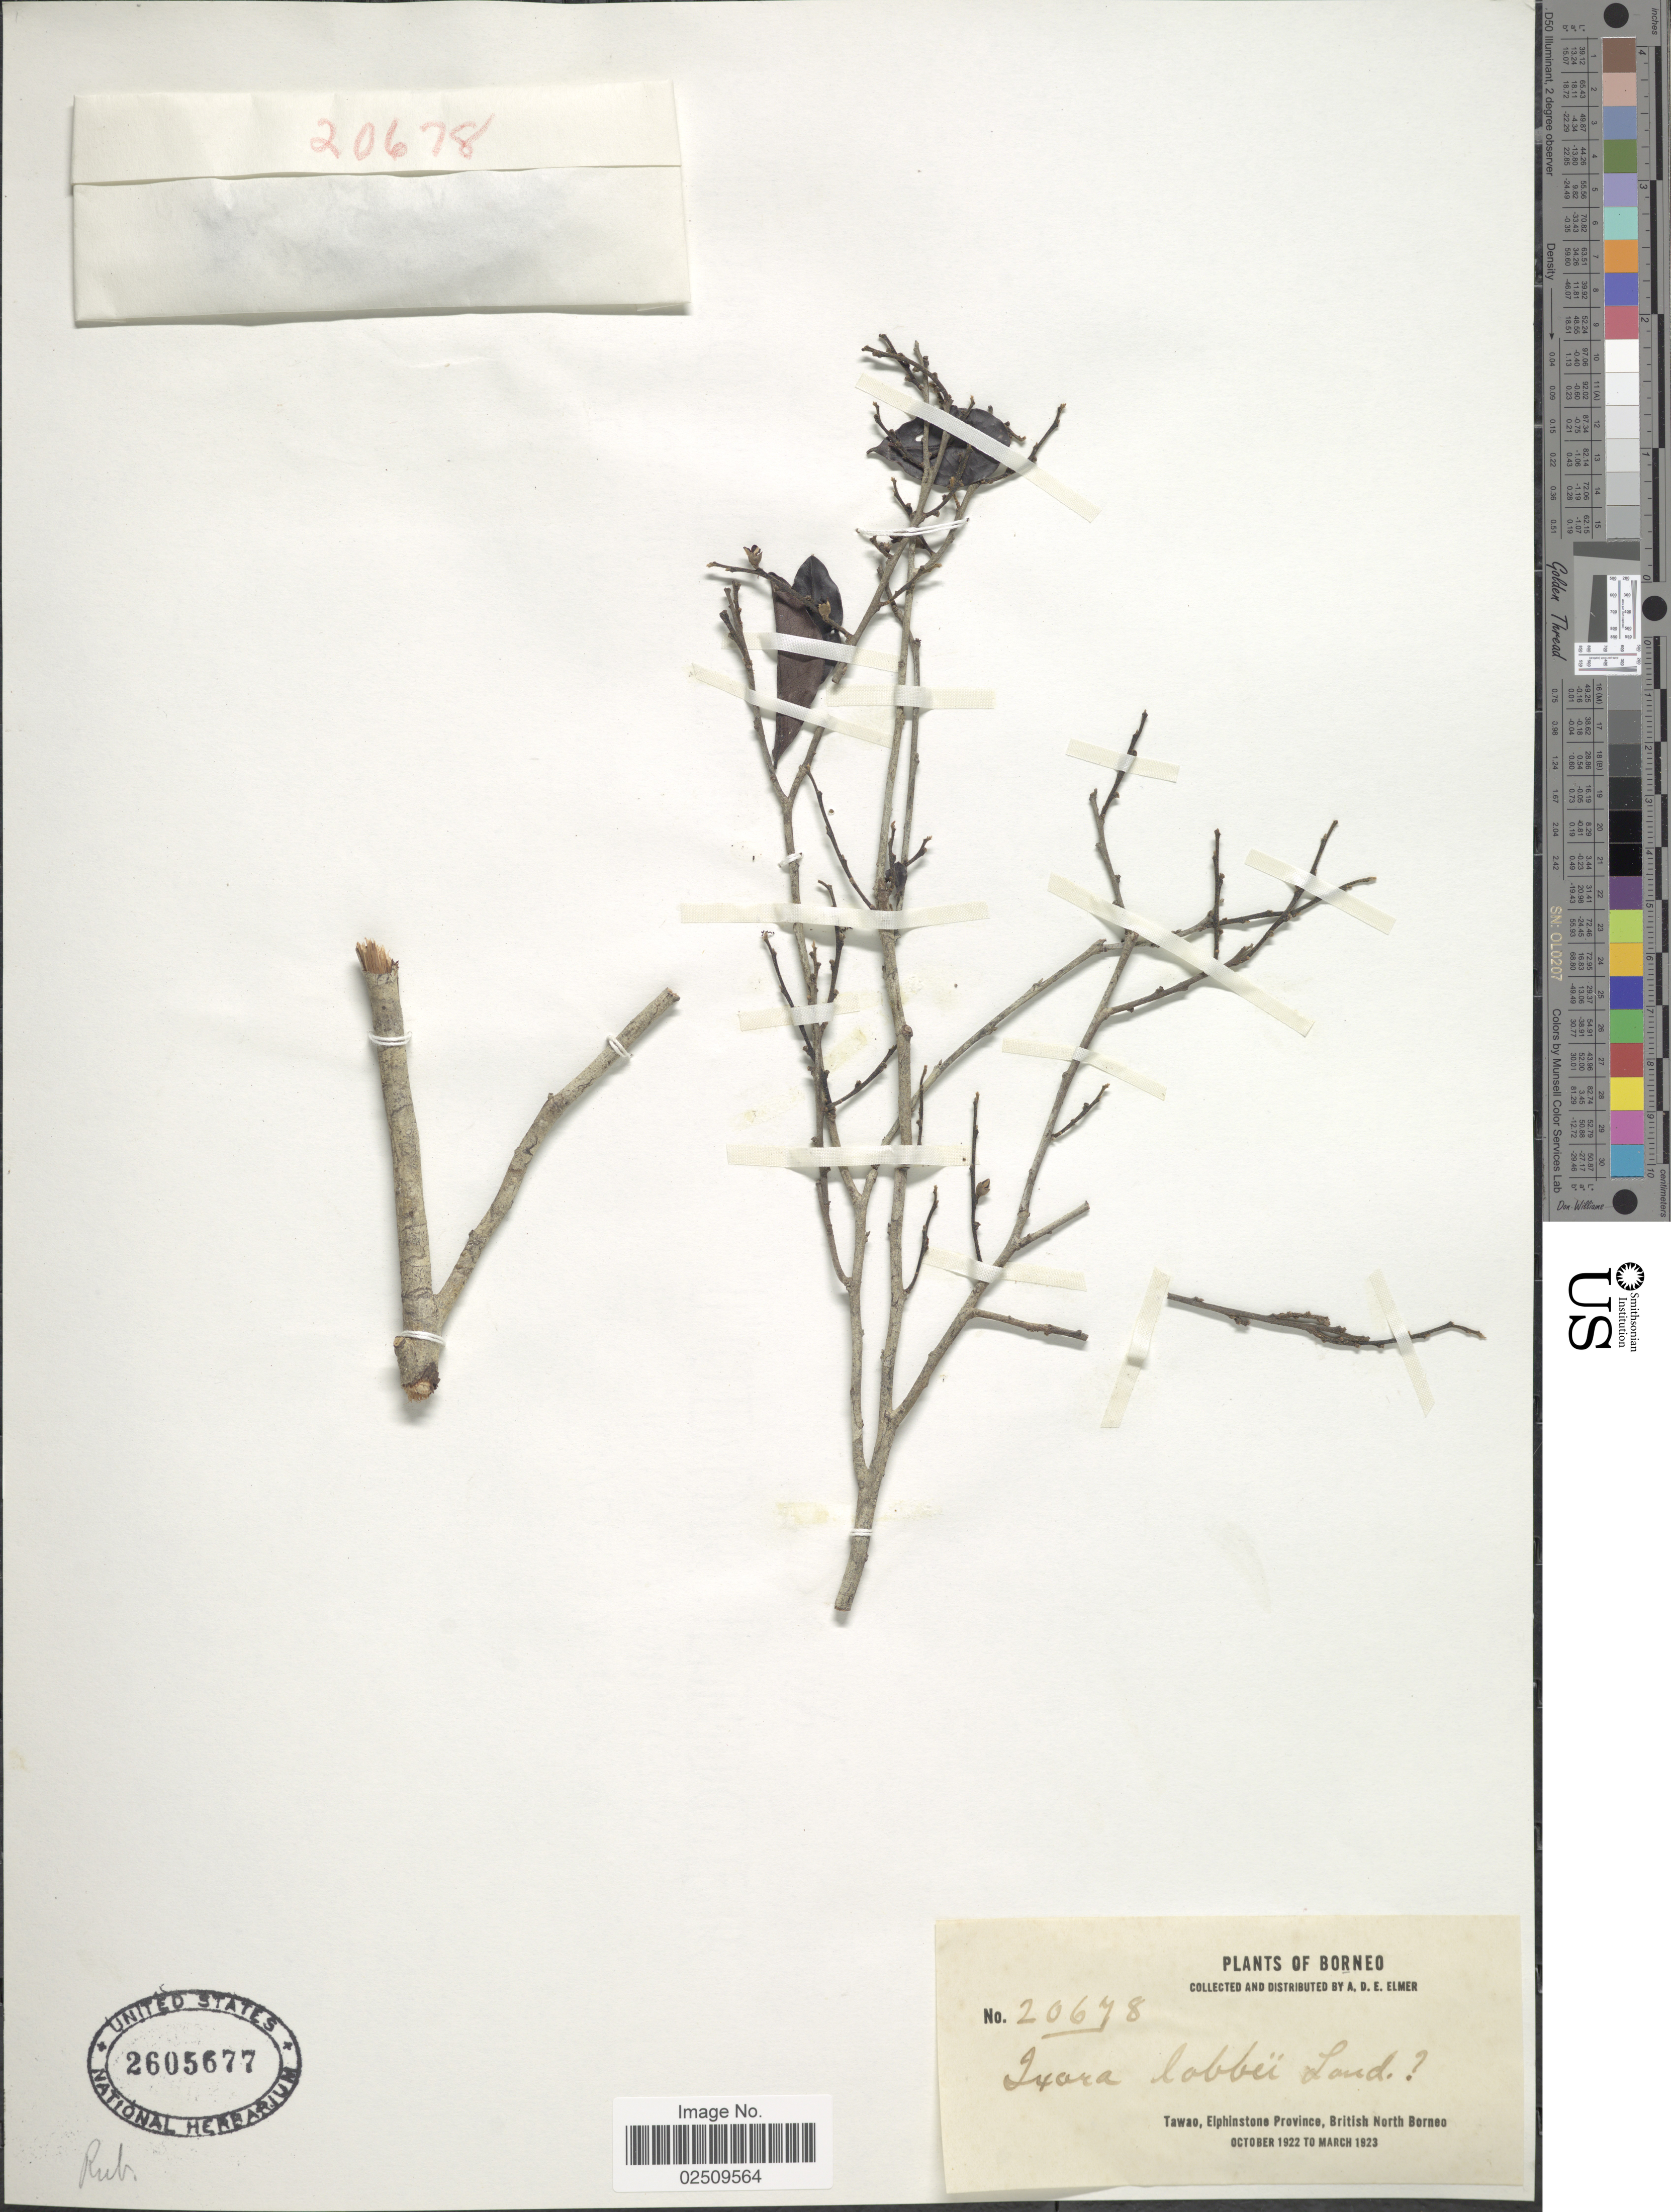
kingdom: Plantae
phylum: Tracheophyta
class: Magnoliopsida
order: Gentianales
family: Rubiaceae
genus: Ixora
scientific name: Ixora lobbii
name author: Loudon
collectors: A. D. E. Elmer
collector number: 20678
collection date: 1922-10/1923-03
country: Malaysia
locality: Borneo, Tawao, Elphinstone Province, British North Borneo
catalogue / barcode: US 2605677